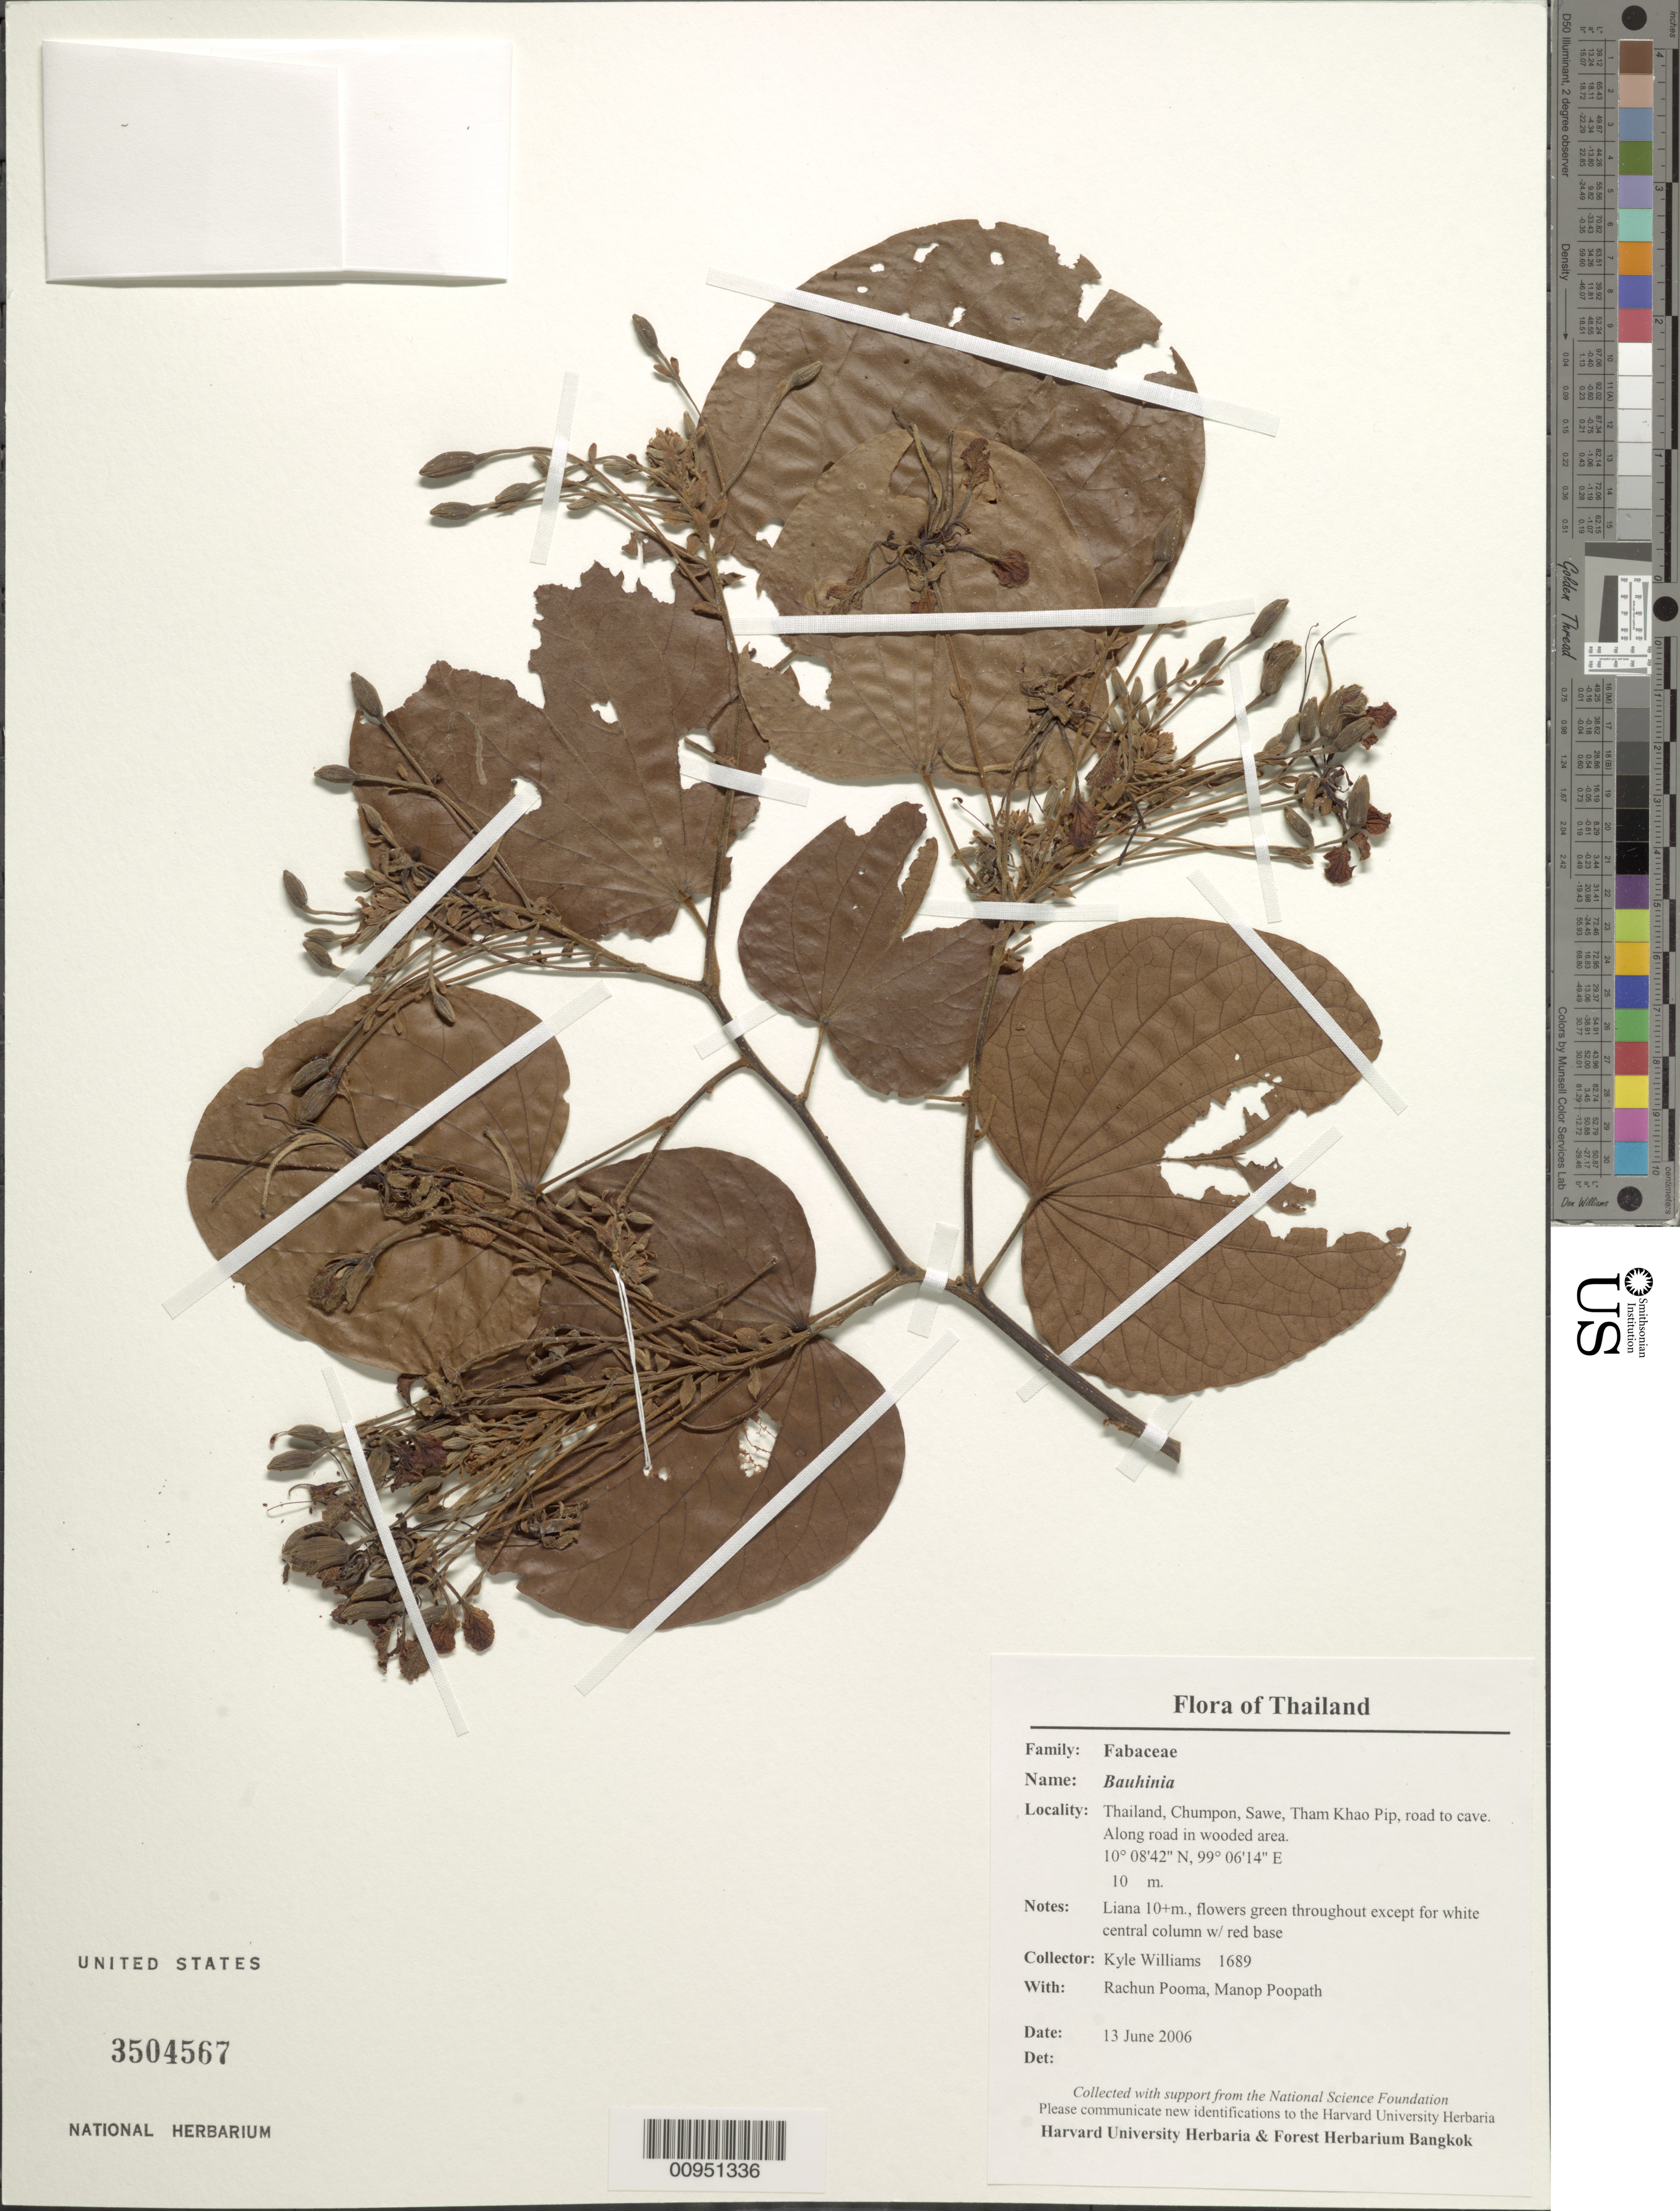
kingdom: Plantae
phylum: Tracheophyta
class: Magnoliopsida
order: Fabales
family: Fabaceae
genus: Phanera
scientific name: Phanera bracteata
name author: Benth.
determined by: U.S. National Herbarium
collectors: K. J. Williams, R. Pooma & M. Poopath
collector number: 1689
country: Thailand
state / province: Chumpon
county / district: Sawe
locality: Tham Khao pip, road to cave.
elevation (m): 10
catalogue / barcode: US 3504567